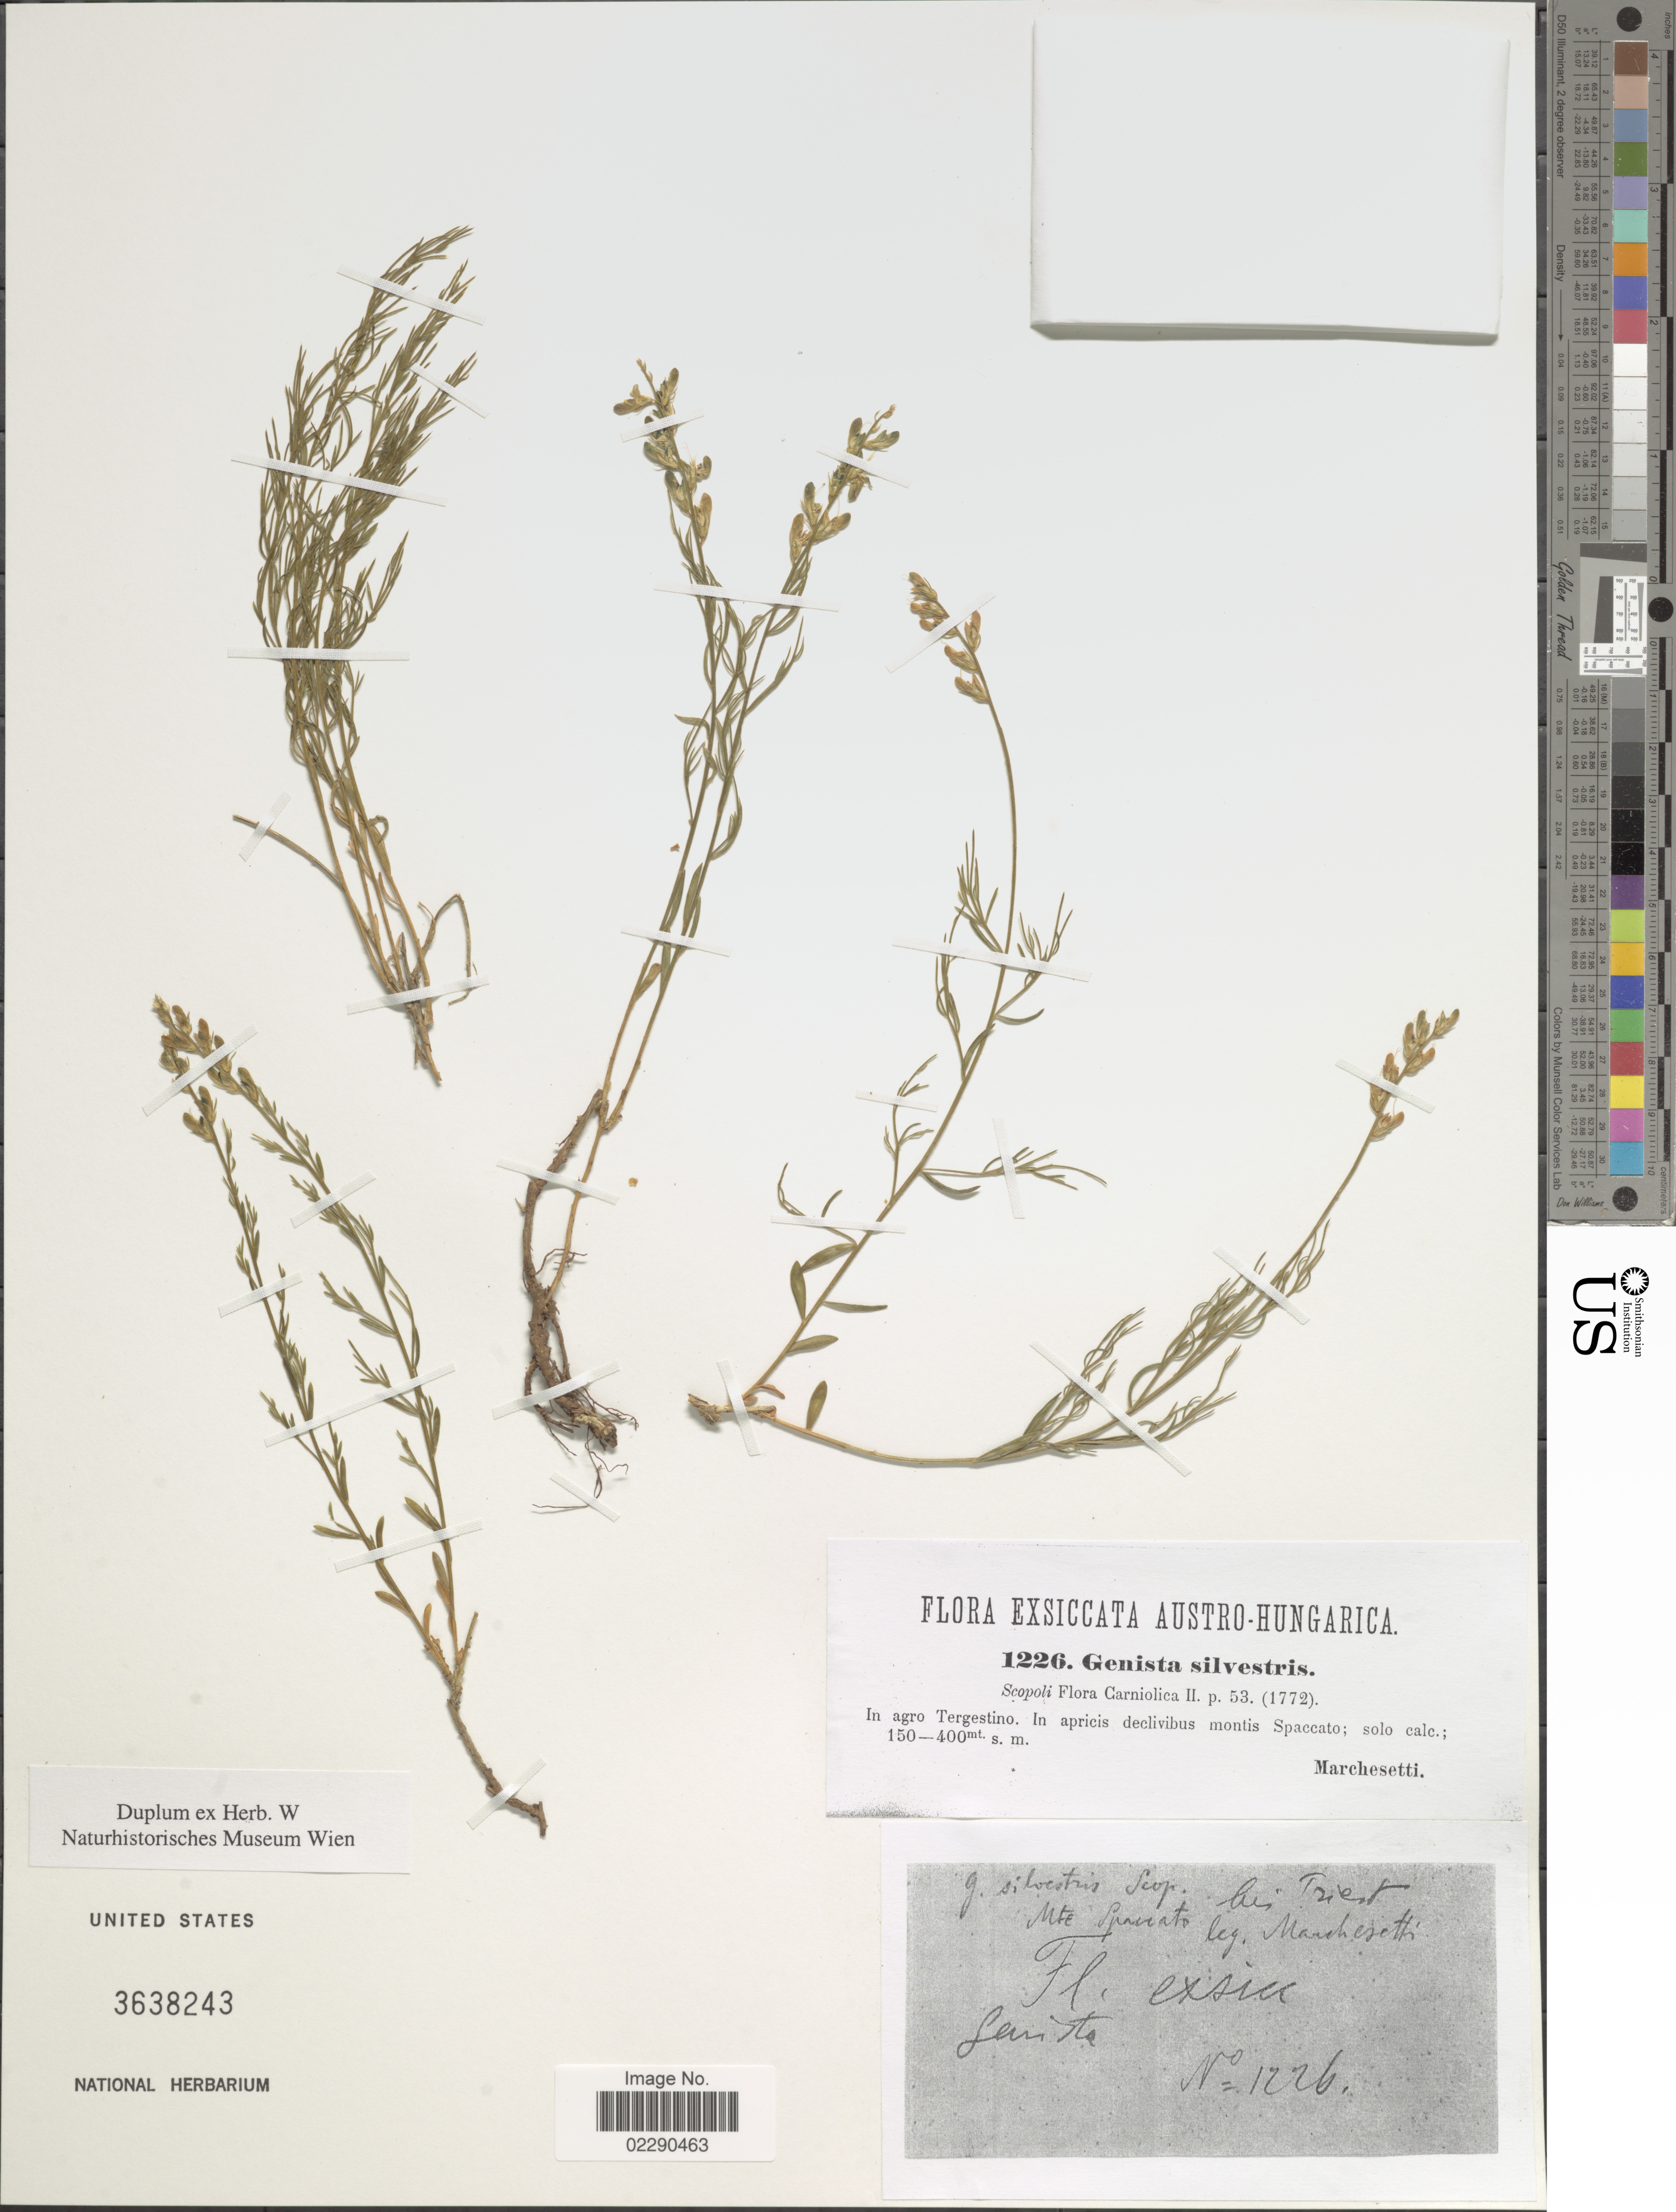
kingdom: Plantae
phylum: Tracheophyta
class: Magnoliopsida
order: Fabales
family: Fabaceae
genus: Genista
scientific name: Genista sylvestris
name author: Scop.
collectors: -. Marchesetti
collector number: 1226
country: Italy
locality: Austro-Hungarica, Tergestino, montis Spaccato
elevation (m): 150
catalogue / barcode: US 3638243